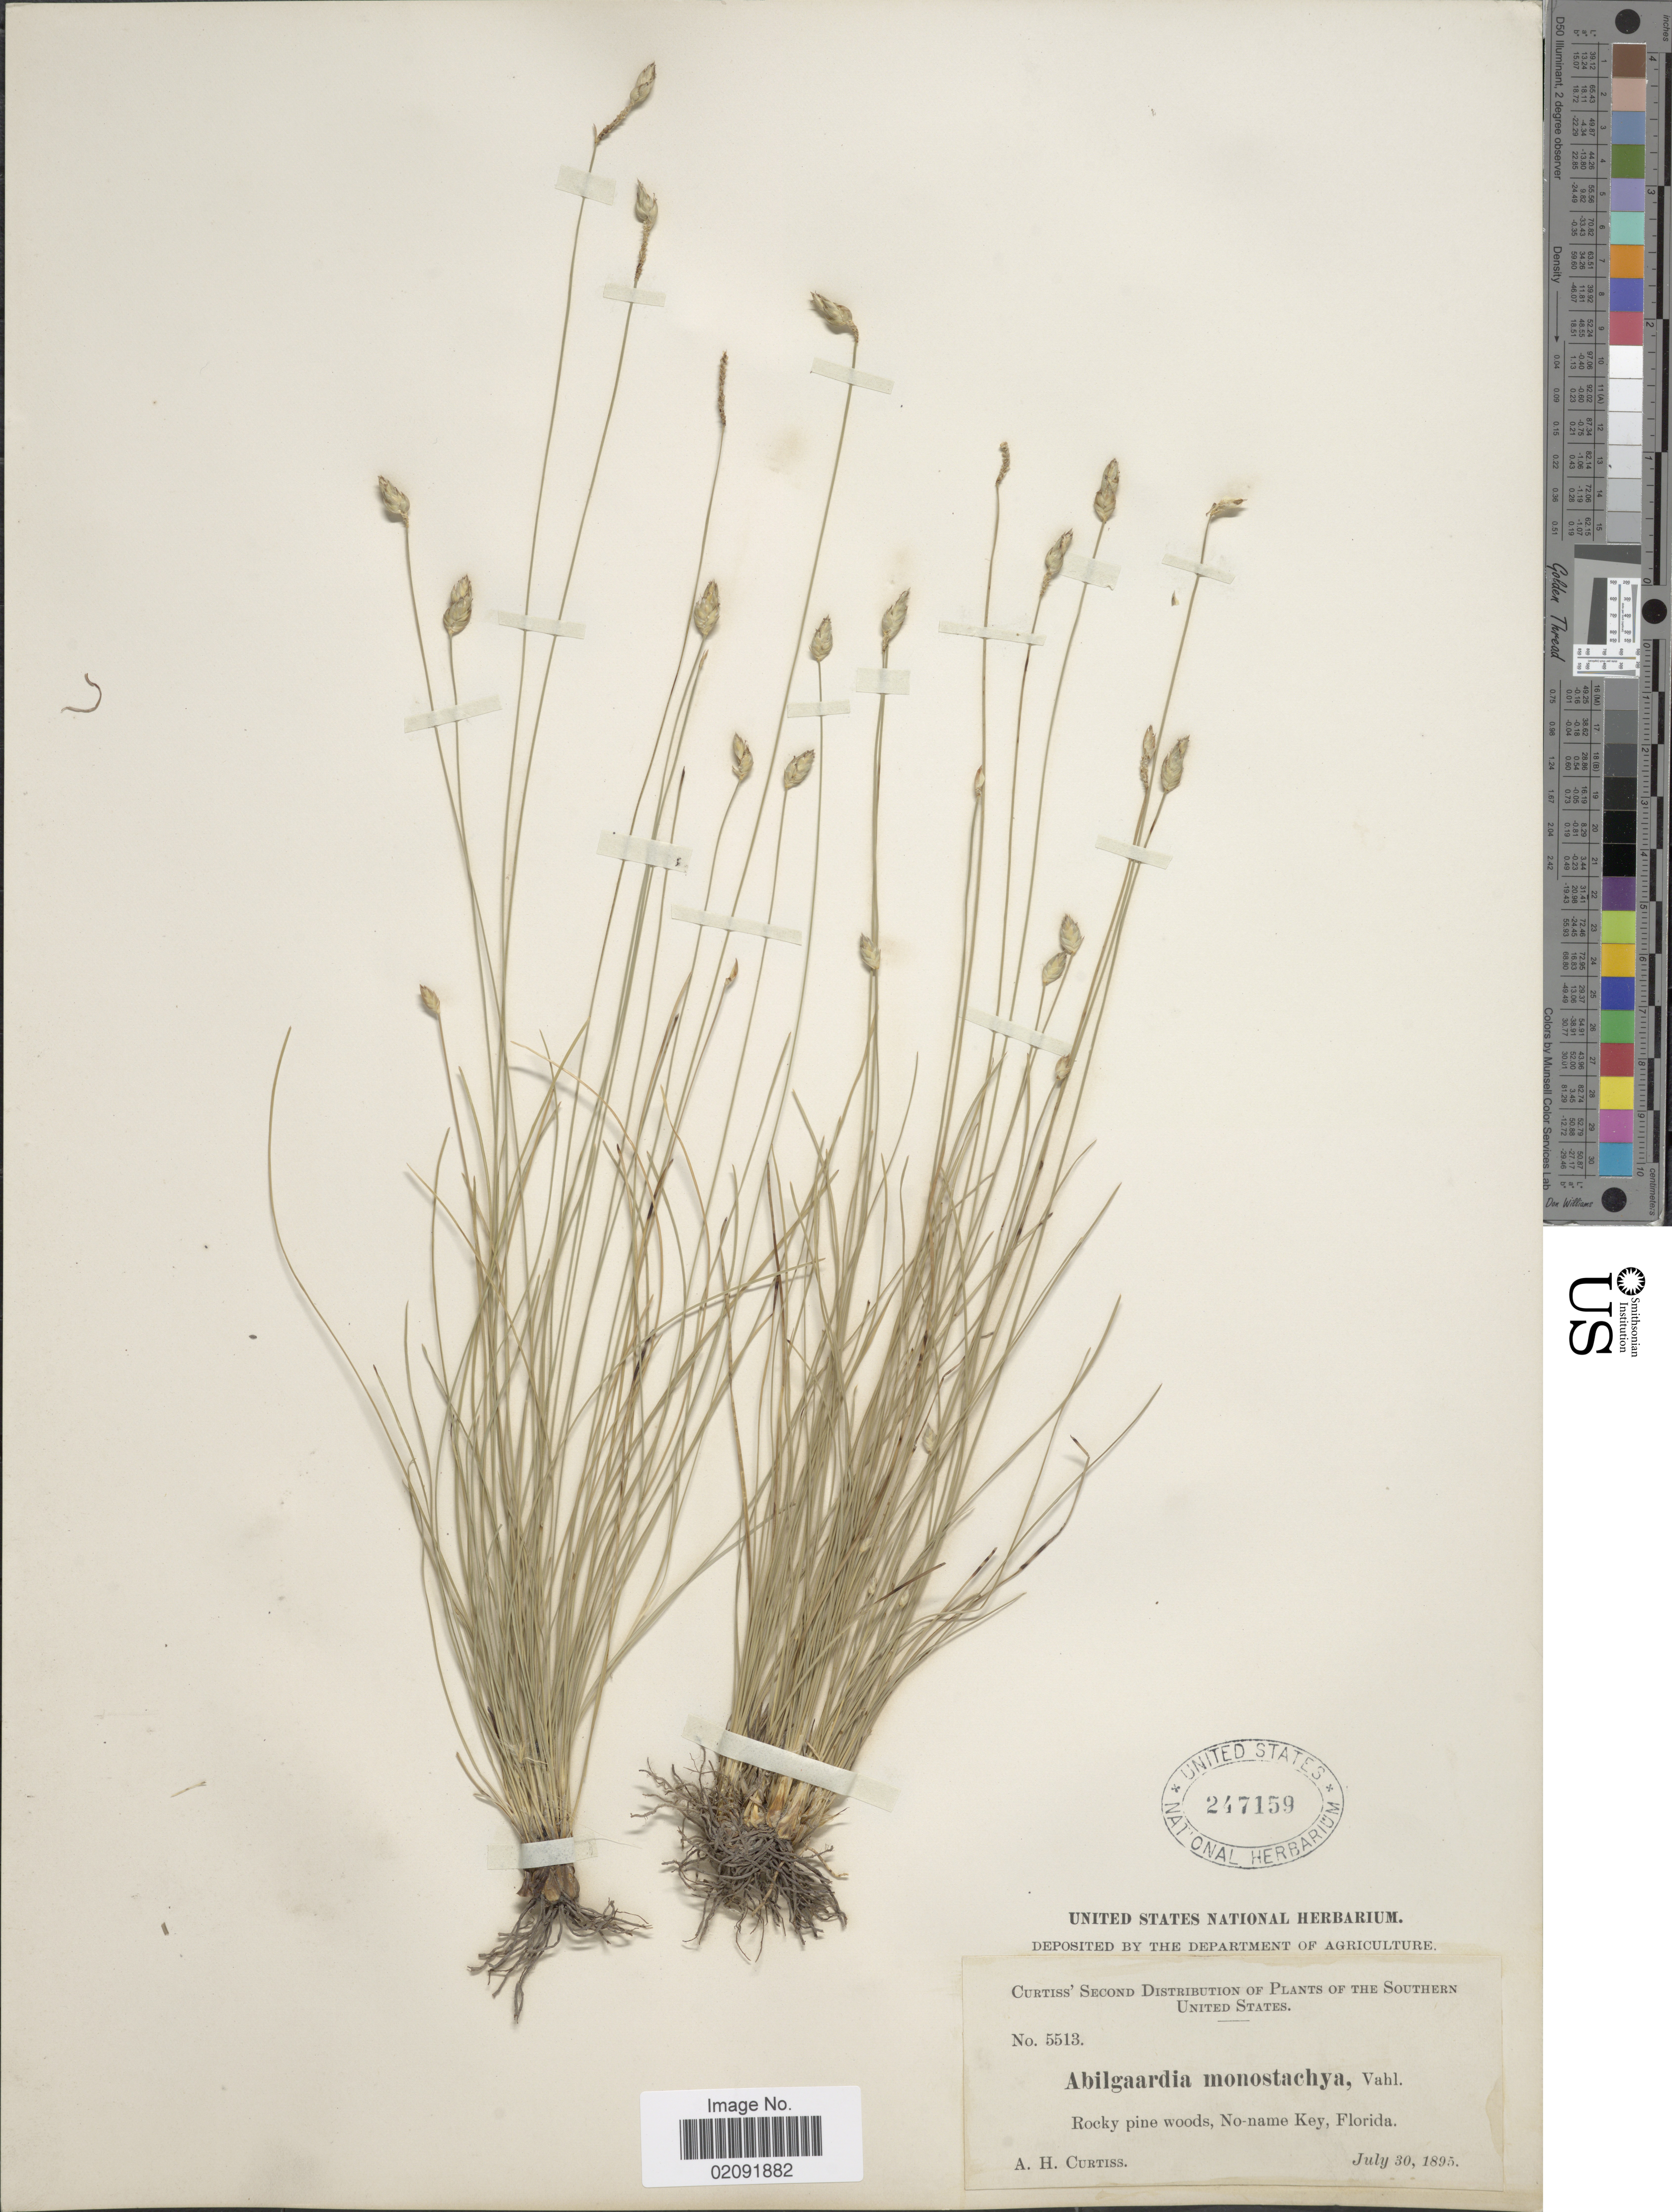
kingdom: Plantae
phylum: Tracheophyta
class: Liliopsida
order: Poales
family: Cyperaceae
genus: Abildgaardia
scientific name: Abildgaardia ovata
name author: (Burm. f.) Kral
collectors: A. H. Curtiss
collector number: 5513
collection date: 1895-07-30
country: United States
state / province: Florida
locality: The Southern United States, Rocky pine woods, No-name Key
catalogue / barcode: US 247159